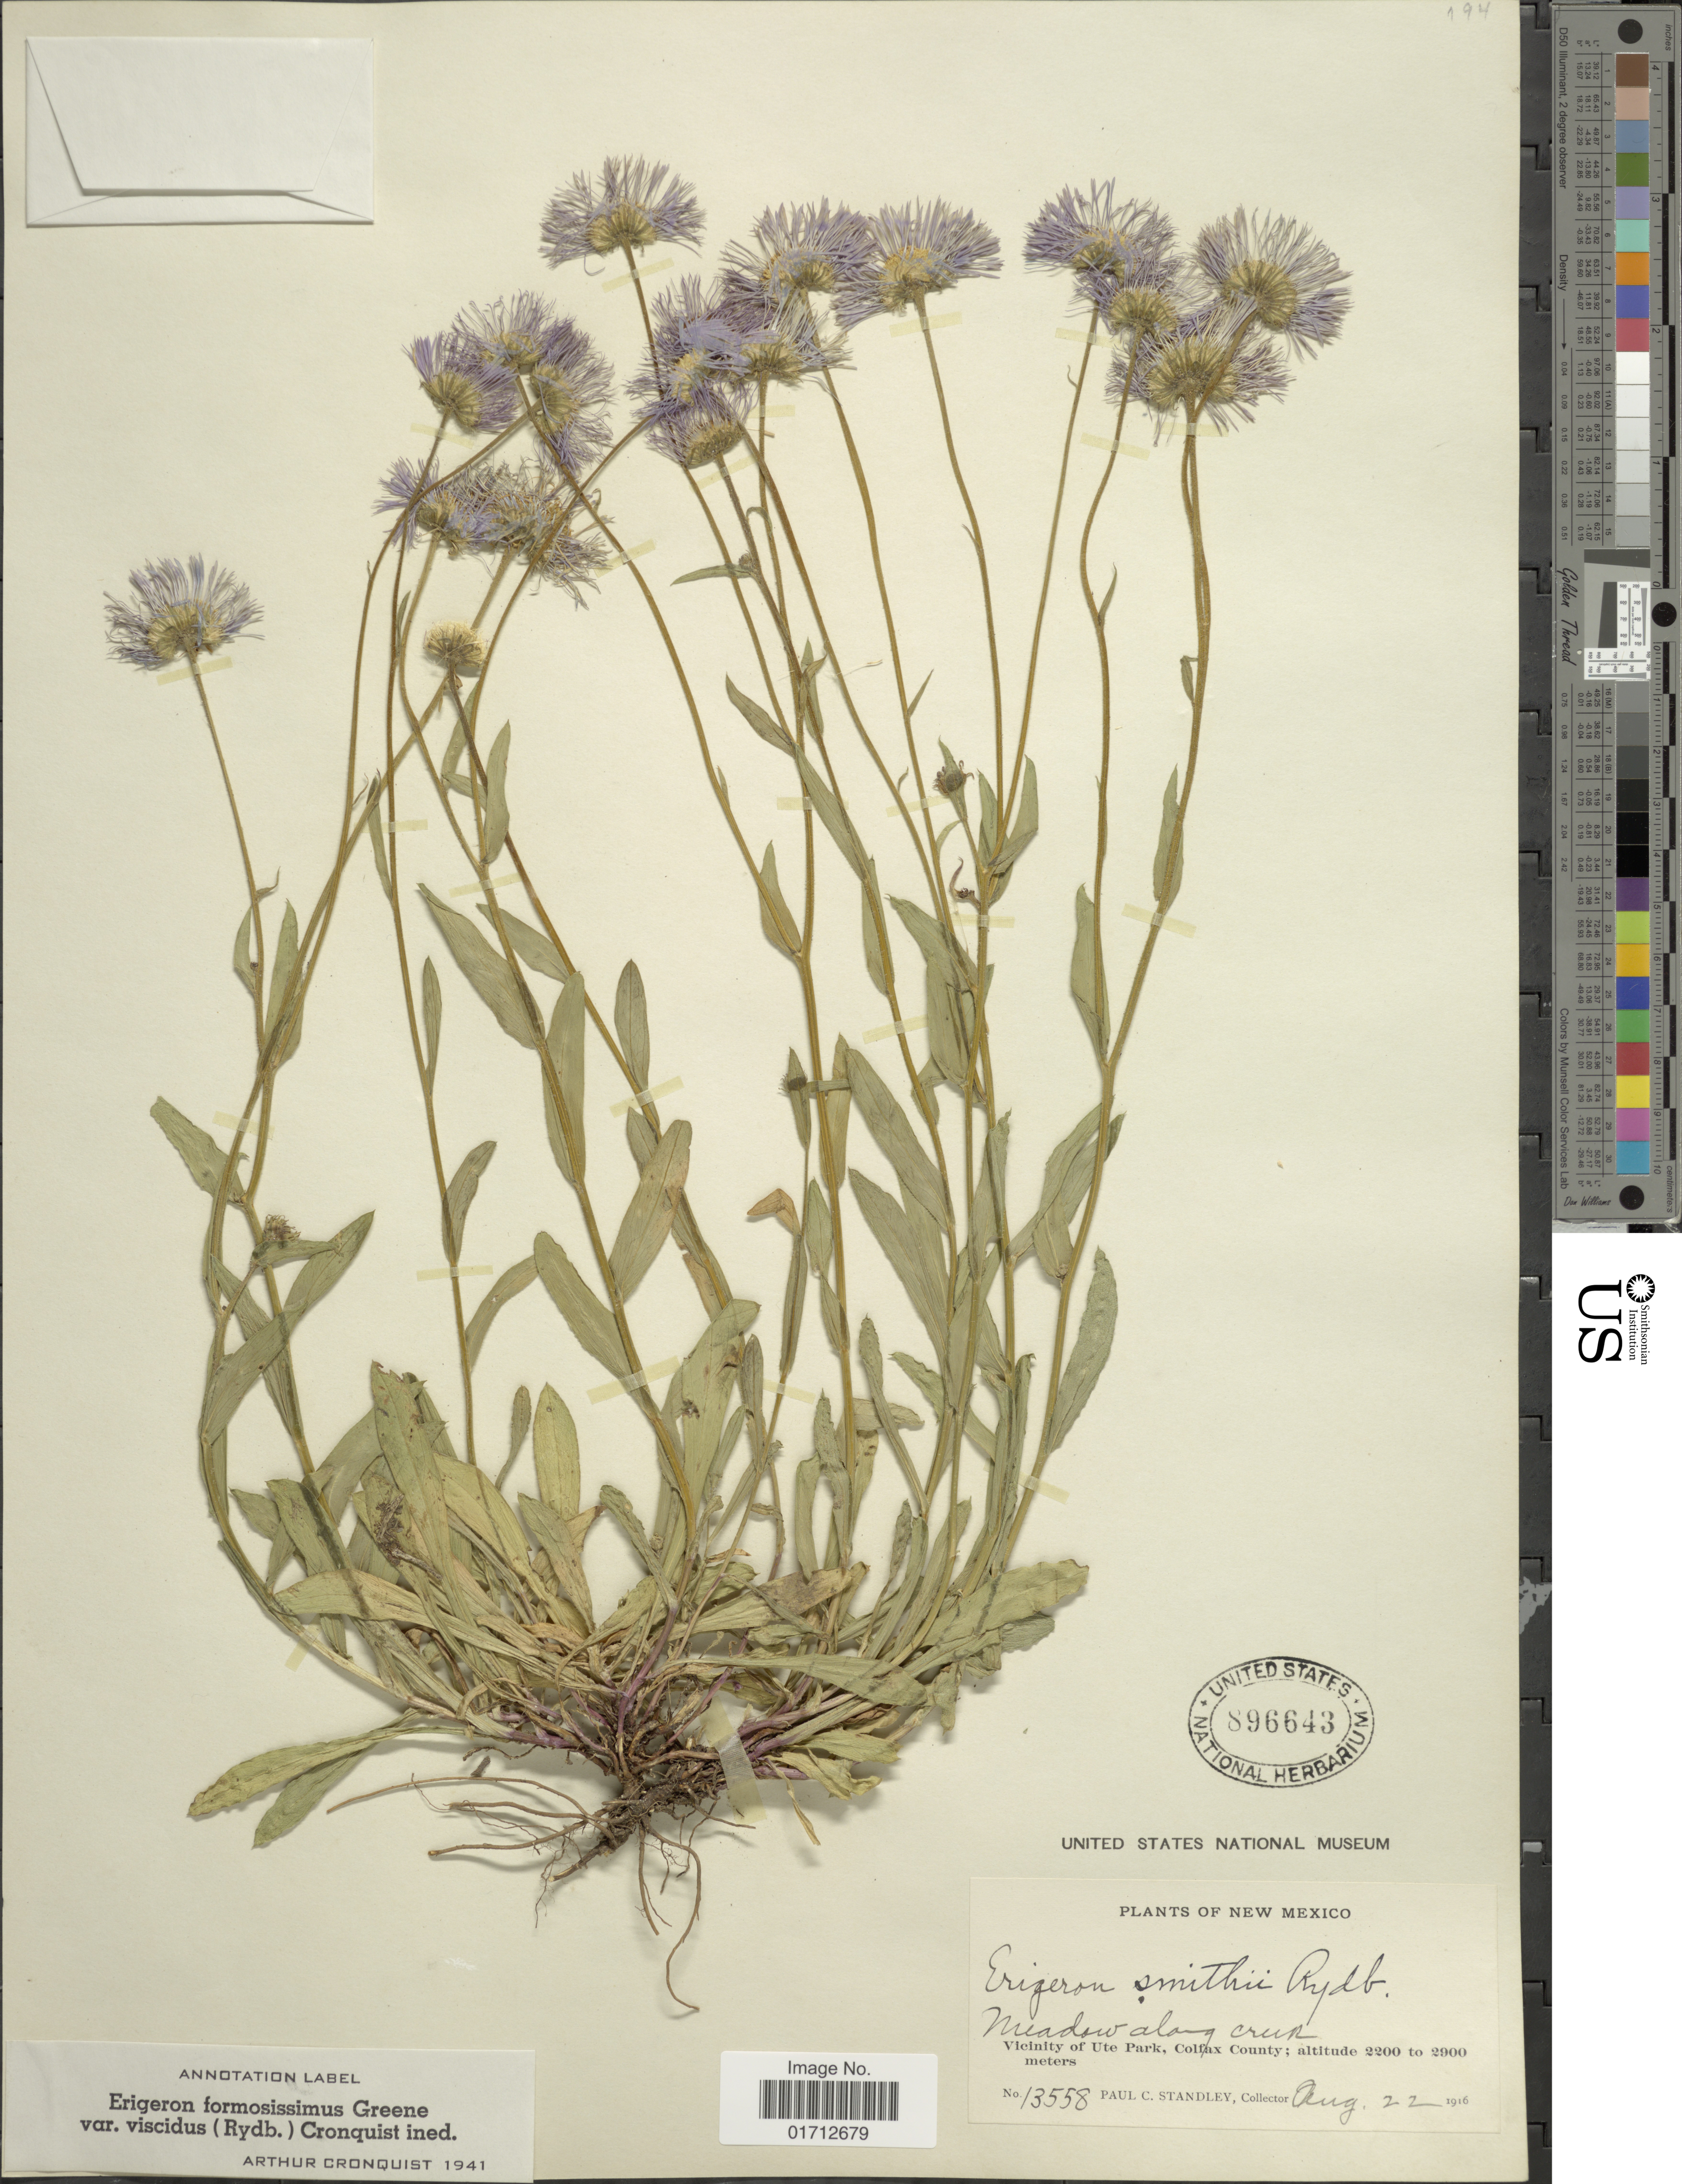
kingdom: Plantae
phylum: Tracheophyta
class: Magnoliopsida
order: Asterales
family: Asteraceae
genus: Erigeron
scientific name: Erigeron formosissimus var. viscidus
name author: (Rydb.) Cronq.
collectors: P. C. Standley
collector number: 13558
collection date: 1916-08-22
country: United States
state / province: New Mexico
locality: Vicinity of Ute Park, Colfax County.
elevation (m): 2200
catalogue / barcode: US 896643